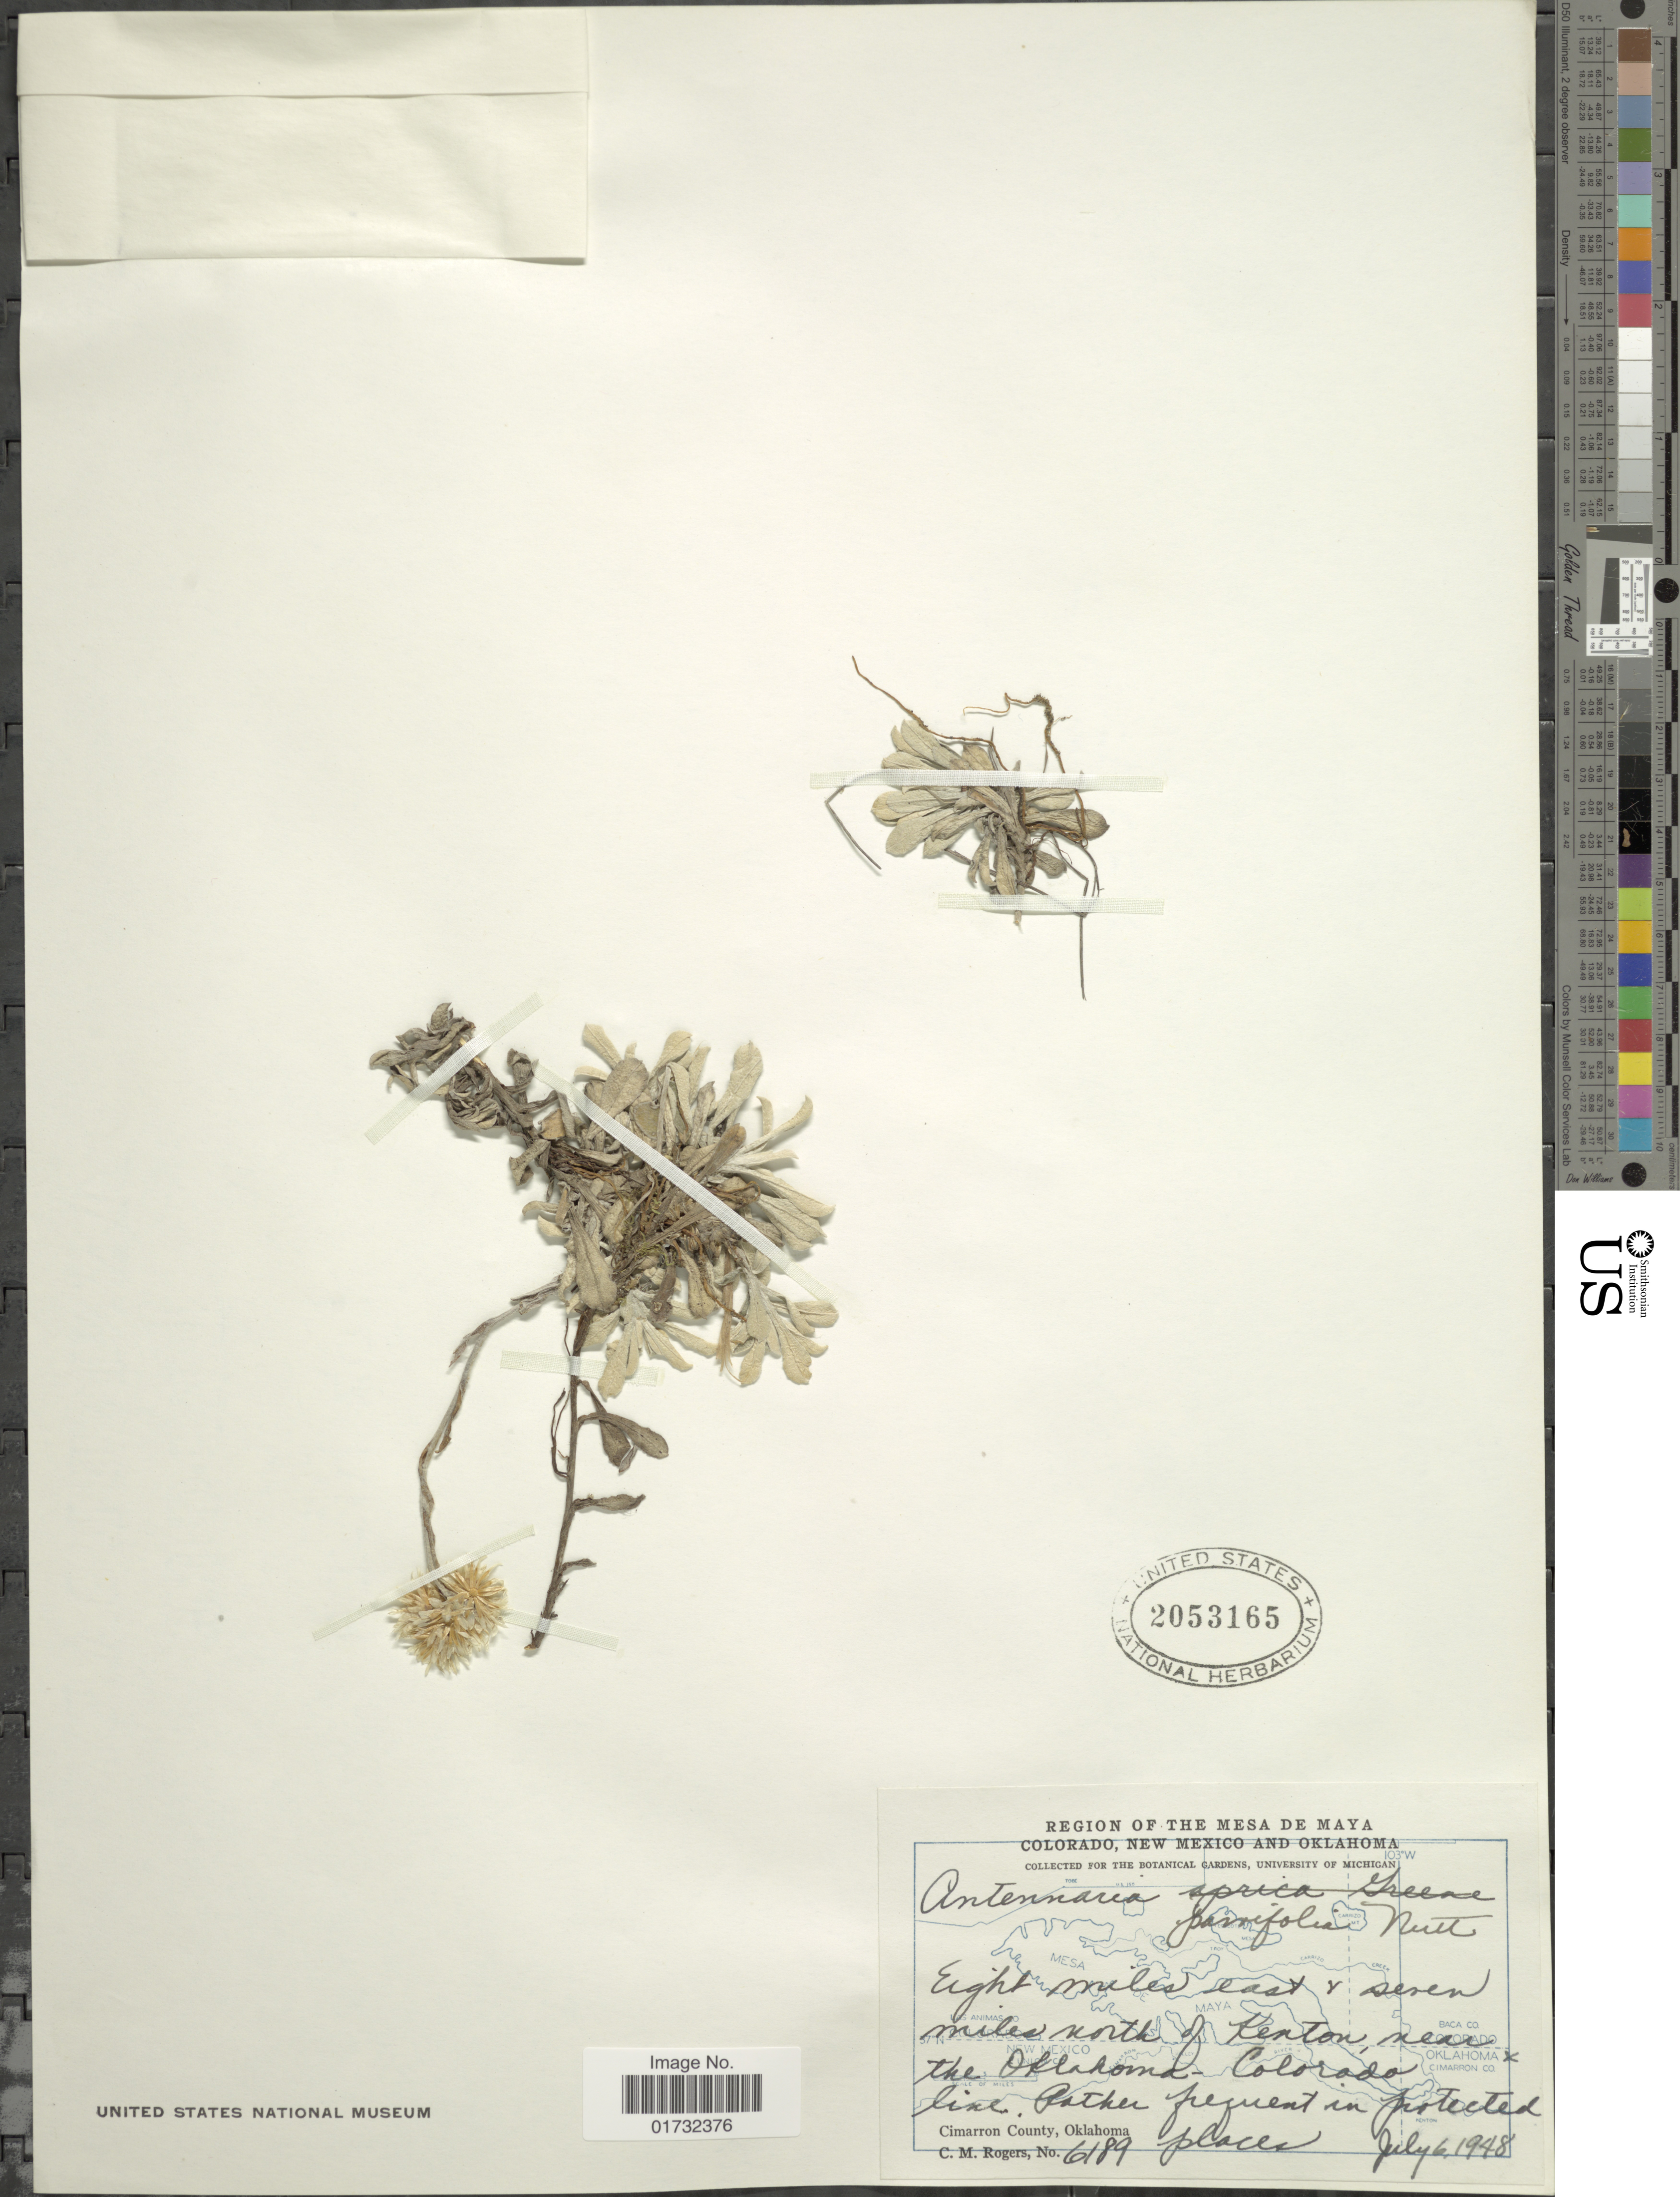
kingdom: Plantae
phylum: Tracheophyta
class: Magnoliopsida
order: Asterales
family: Asteraceae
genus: Antennaria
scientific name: Antennaria parvifolia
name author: Nutt.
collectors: C. M. Rogers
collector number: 6189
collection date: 1948-07-06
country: United States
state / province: Oklahoma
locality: Region of the Mesa de Maya. Eight miles east & seven miles north of Kenton, near the Oklahoma-Colorado line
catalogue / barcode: US 2053165